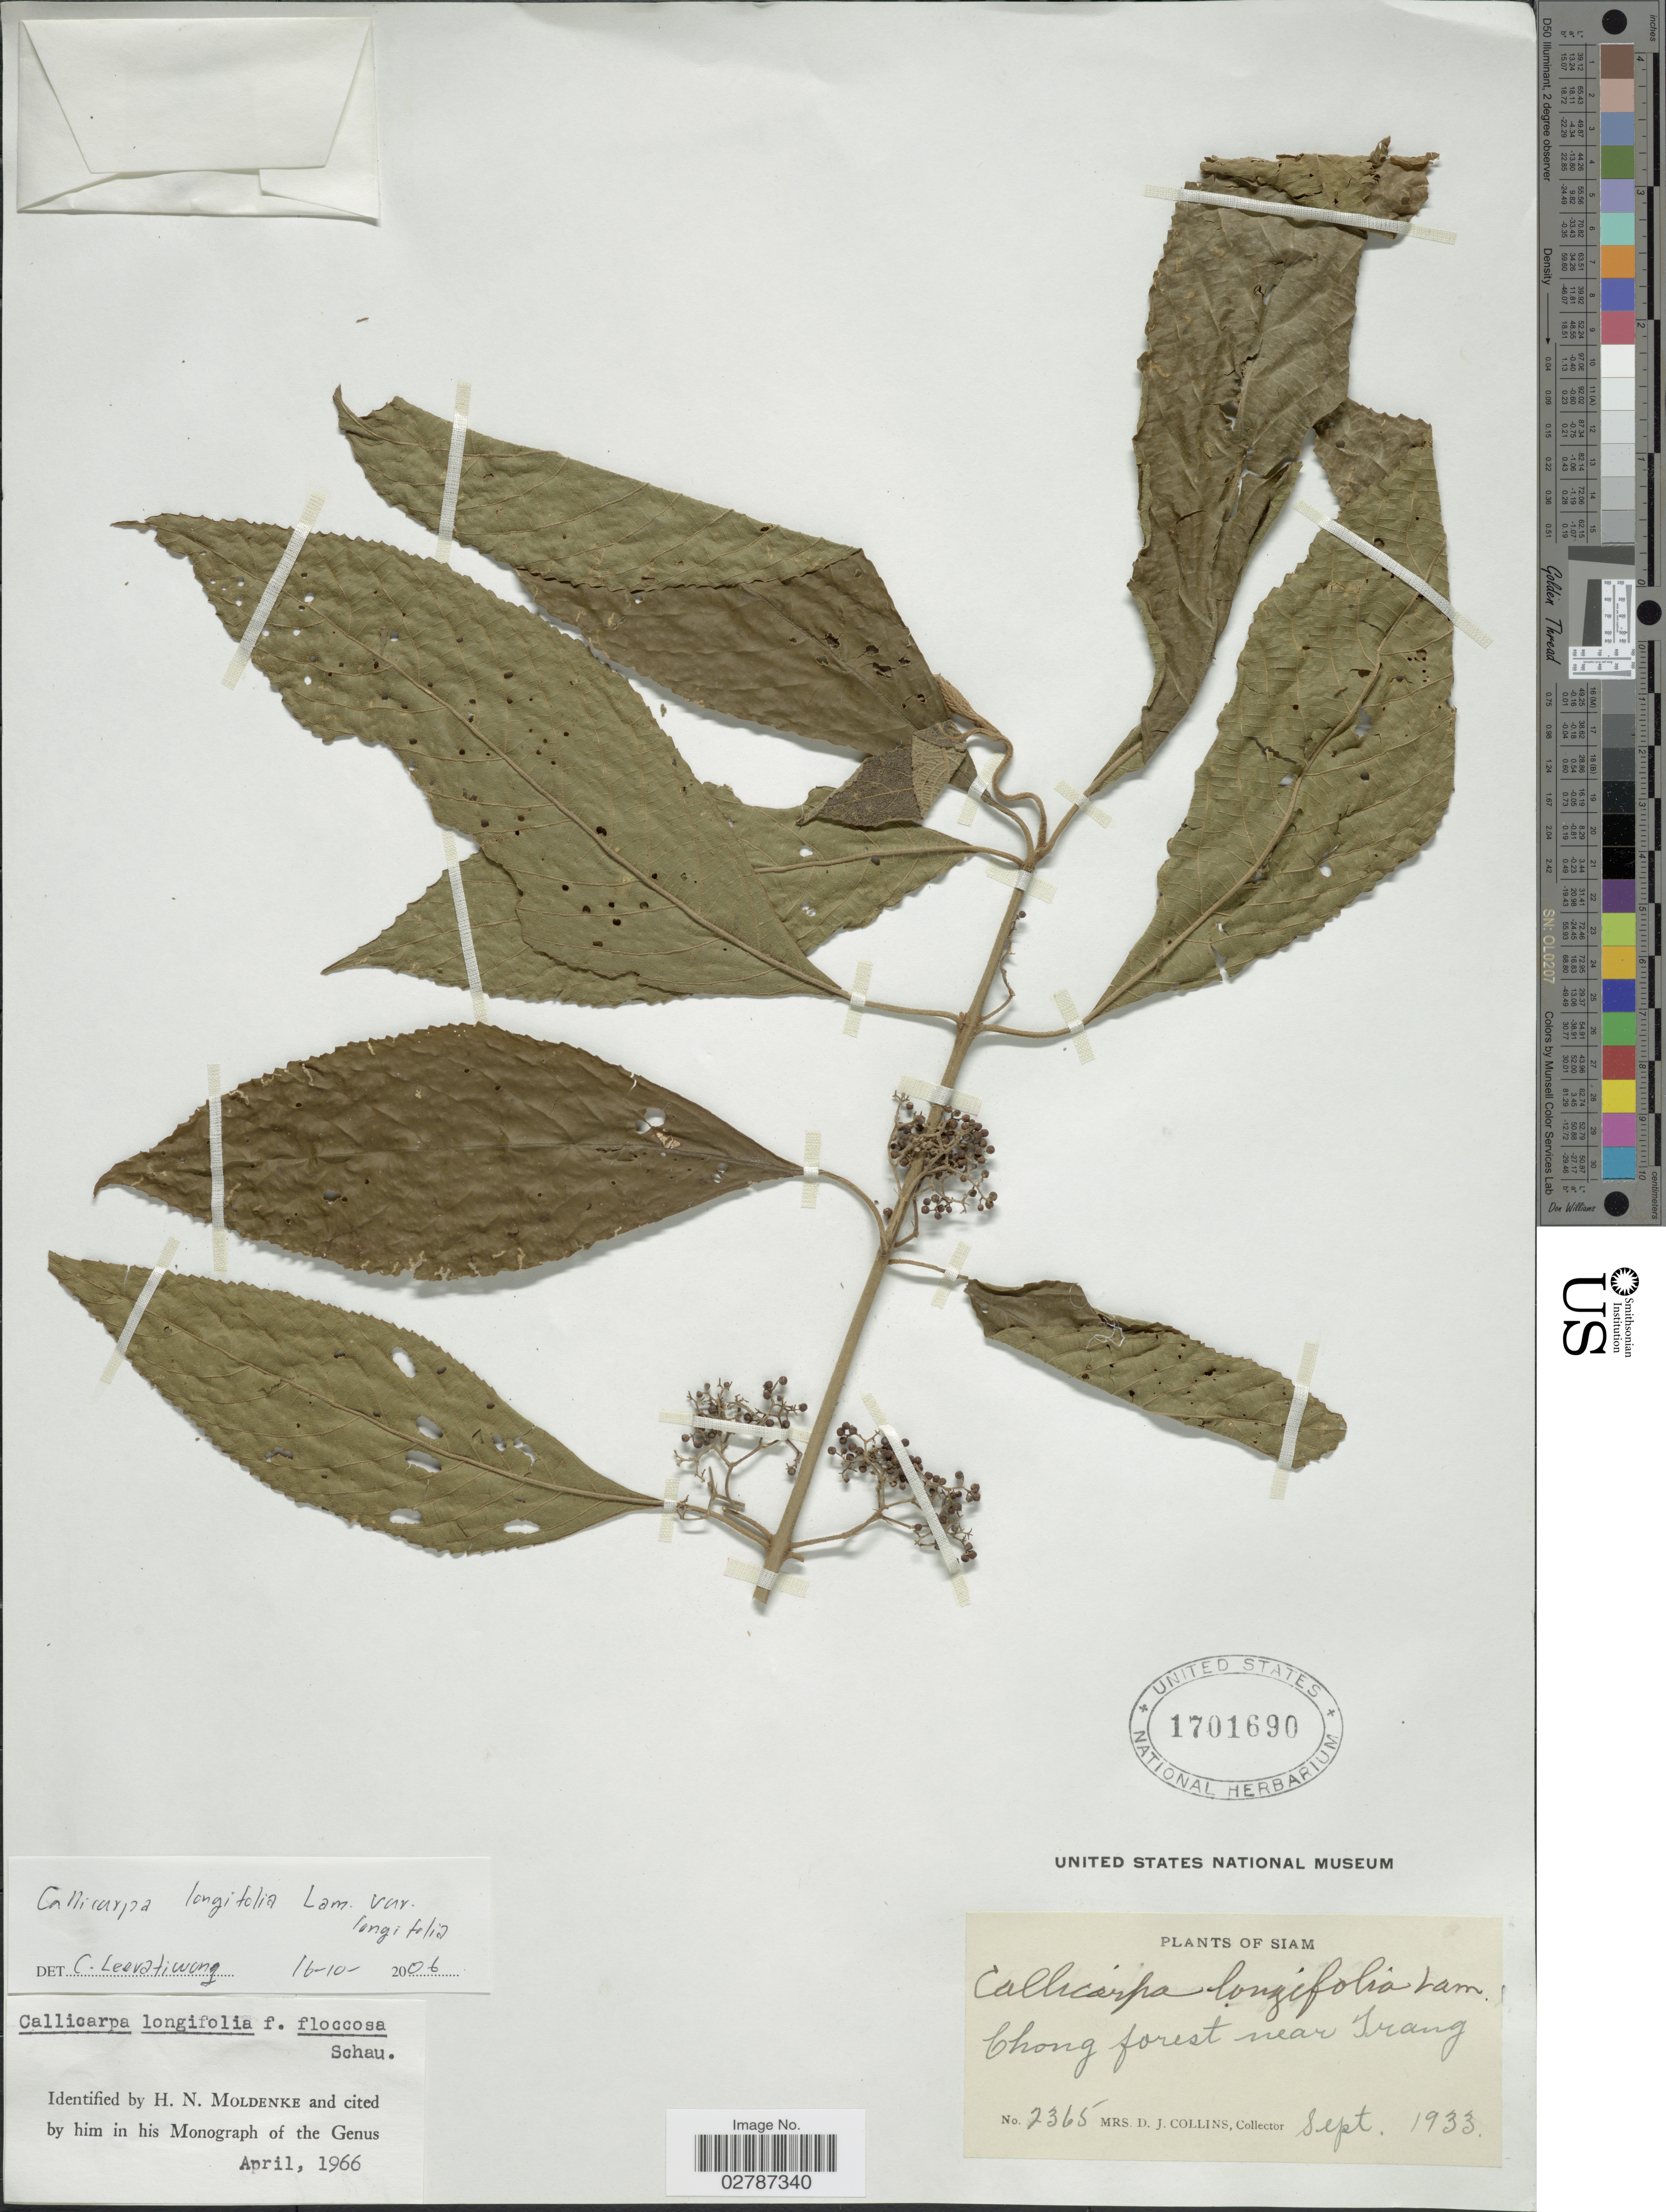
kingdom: Plantae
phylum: Tracheophyta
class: Magnoliopsida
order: Lamiales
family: Lamiaceae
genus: Callicarpa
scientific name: Callicarpa longifolia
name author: Lam.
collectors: Mrs. D. J. Collins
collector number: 2365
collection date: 1933-09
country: Thailand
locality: Siam. Chong forest near Irang.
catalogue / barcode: US 1701690